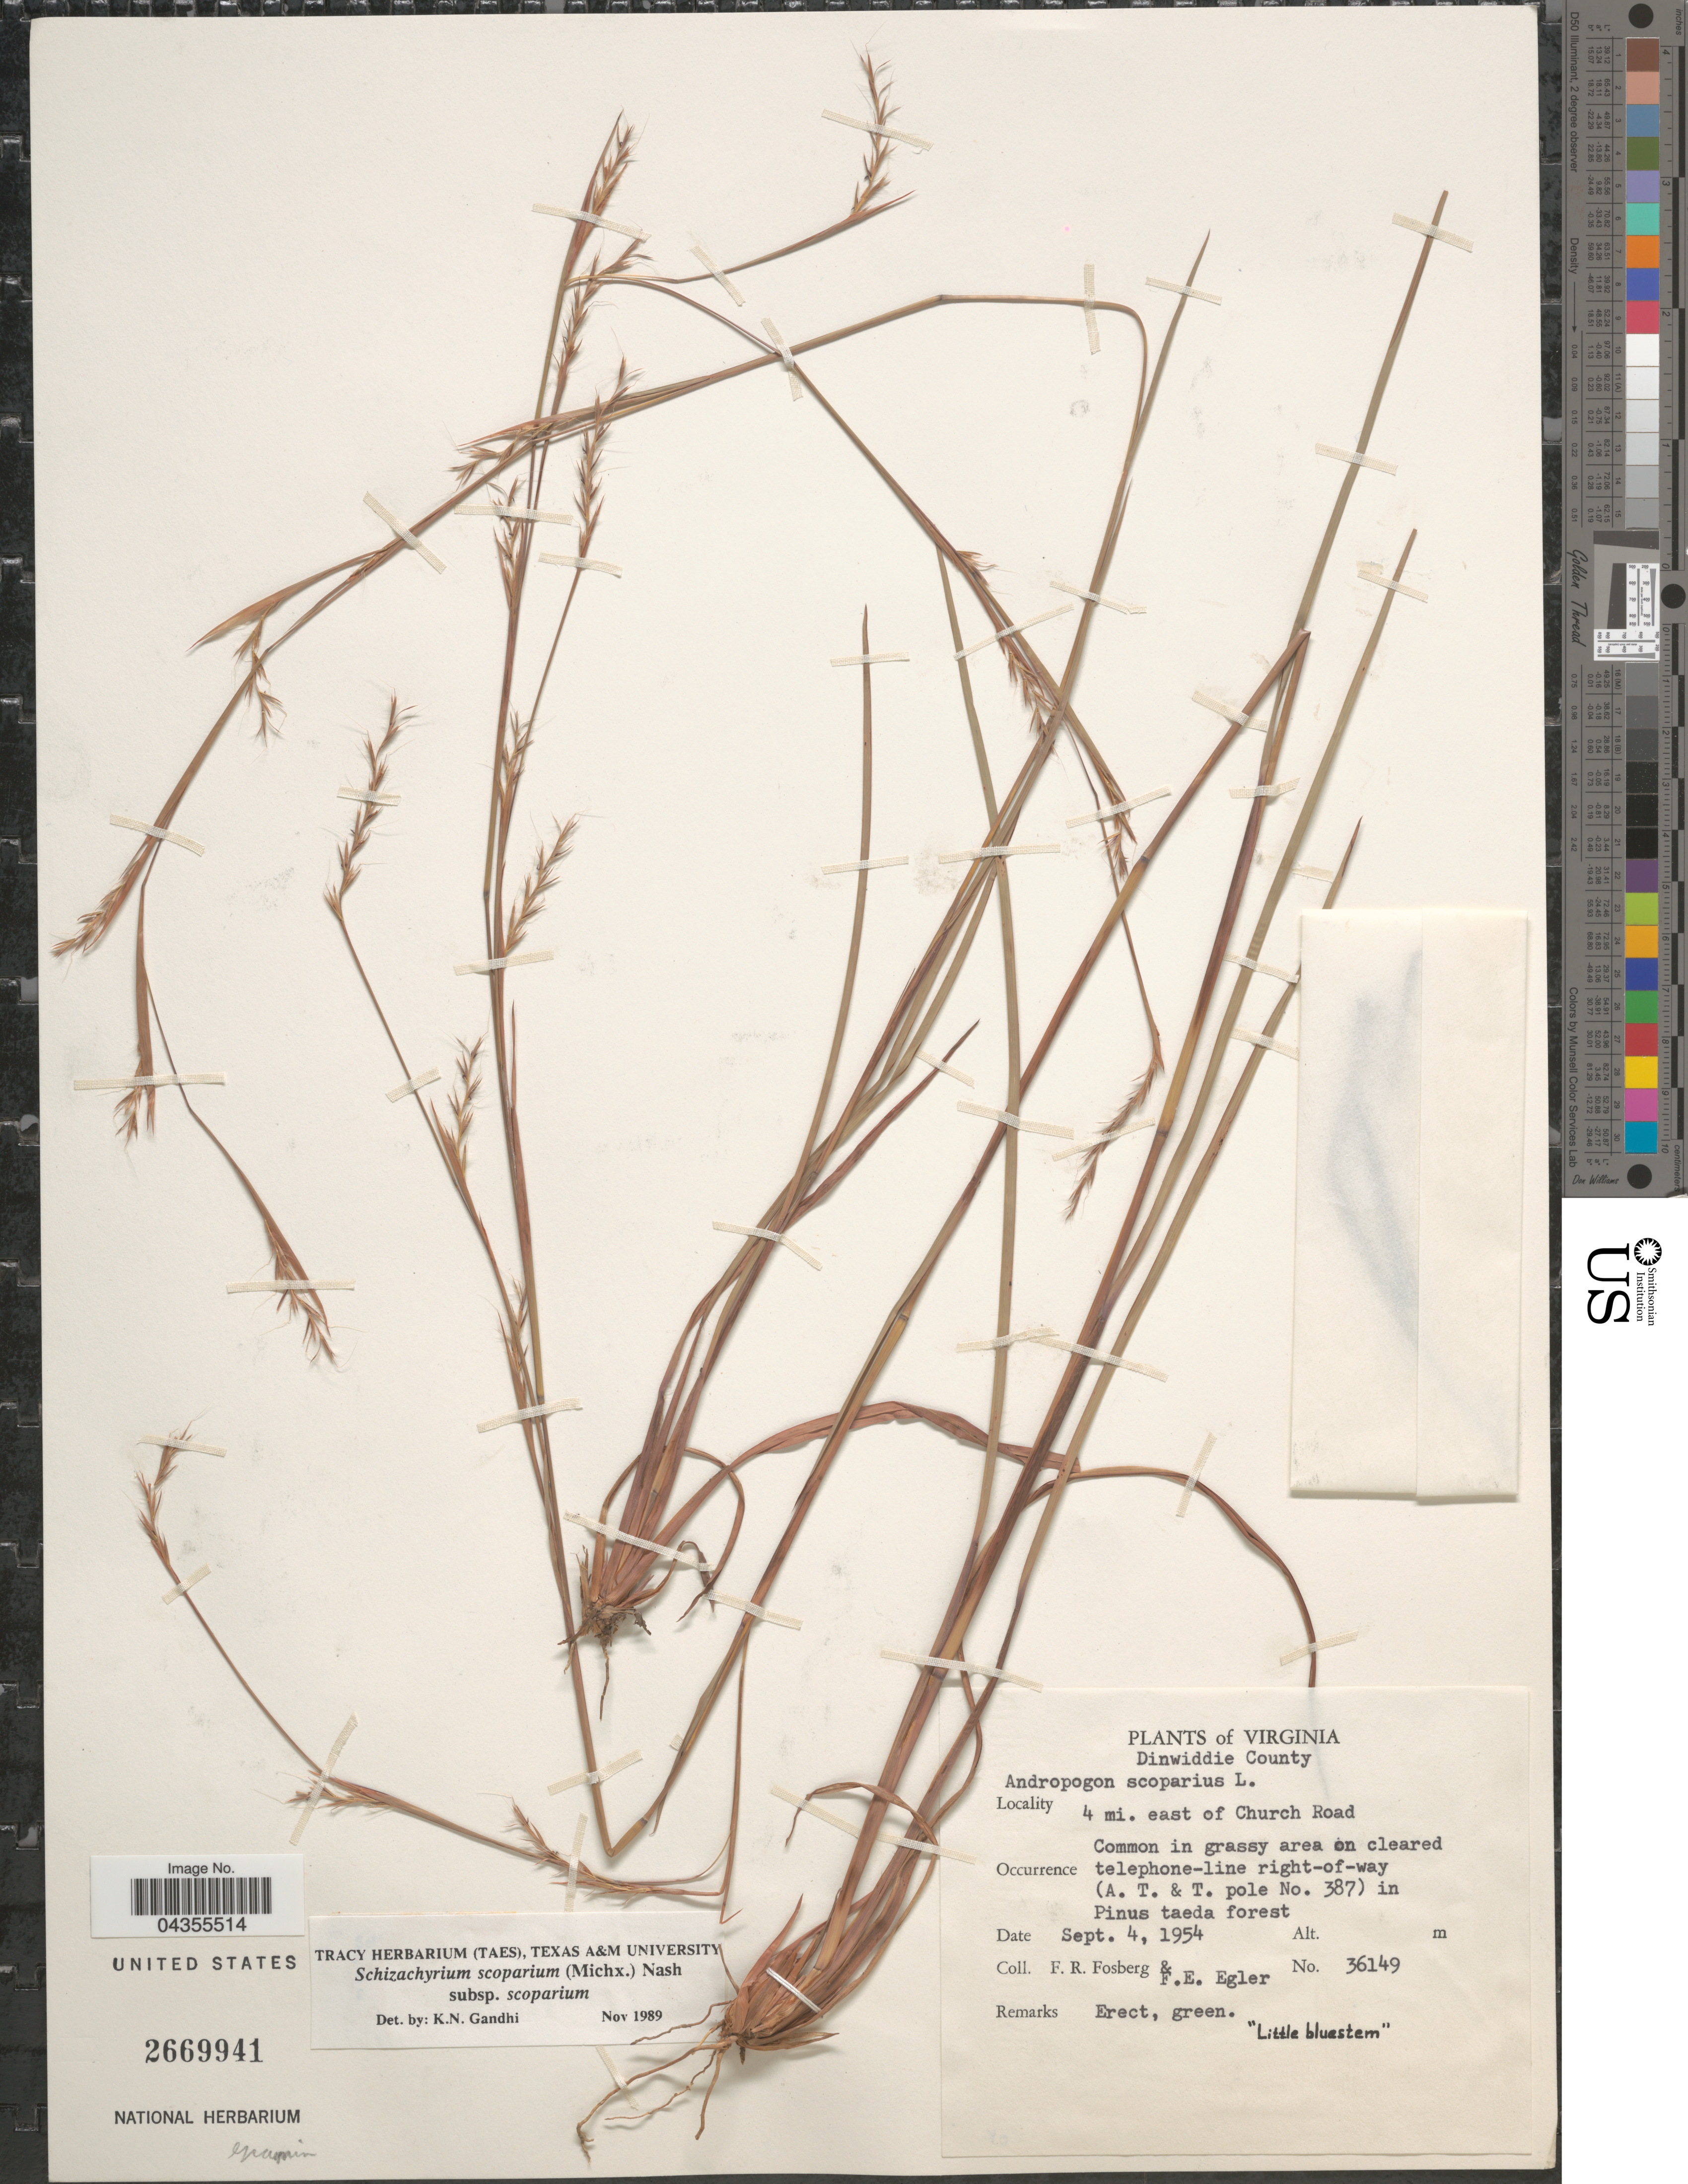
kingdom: Plantae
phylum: Tracheophyta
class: Liliopsida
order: Poales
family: Poaceae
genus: Schizachyrium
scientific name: Schizachyrium scoparium var. scoparium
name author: (Michx.) Nash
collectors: F. R. Fosberg & F. Egler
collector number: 36149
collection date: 1954-09-04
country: United States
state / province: Virginia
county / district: Dinwiddie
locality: Dinwiddie County. 4 mi. east of Church Road. Common in grassy area on cleared telephone-line right-of-way (A.T. & T. pole No. 387).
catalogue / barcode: US 2669941